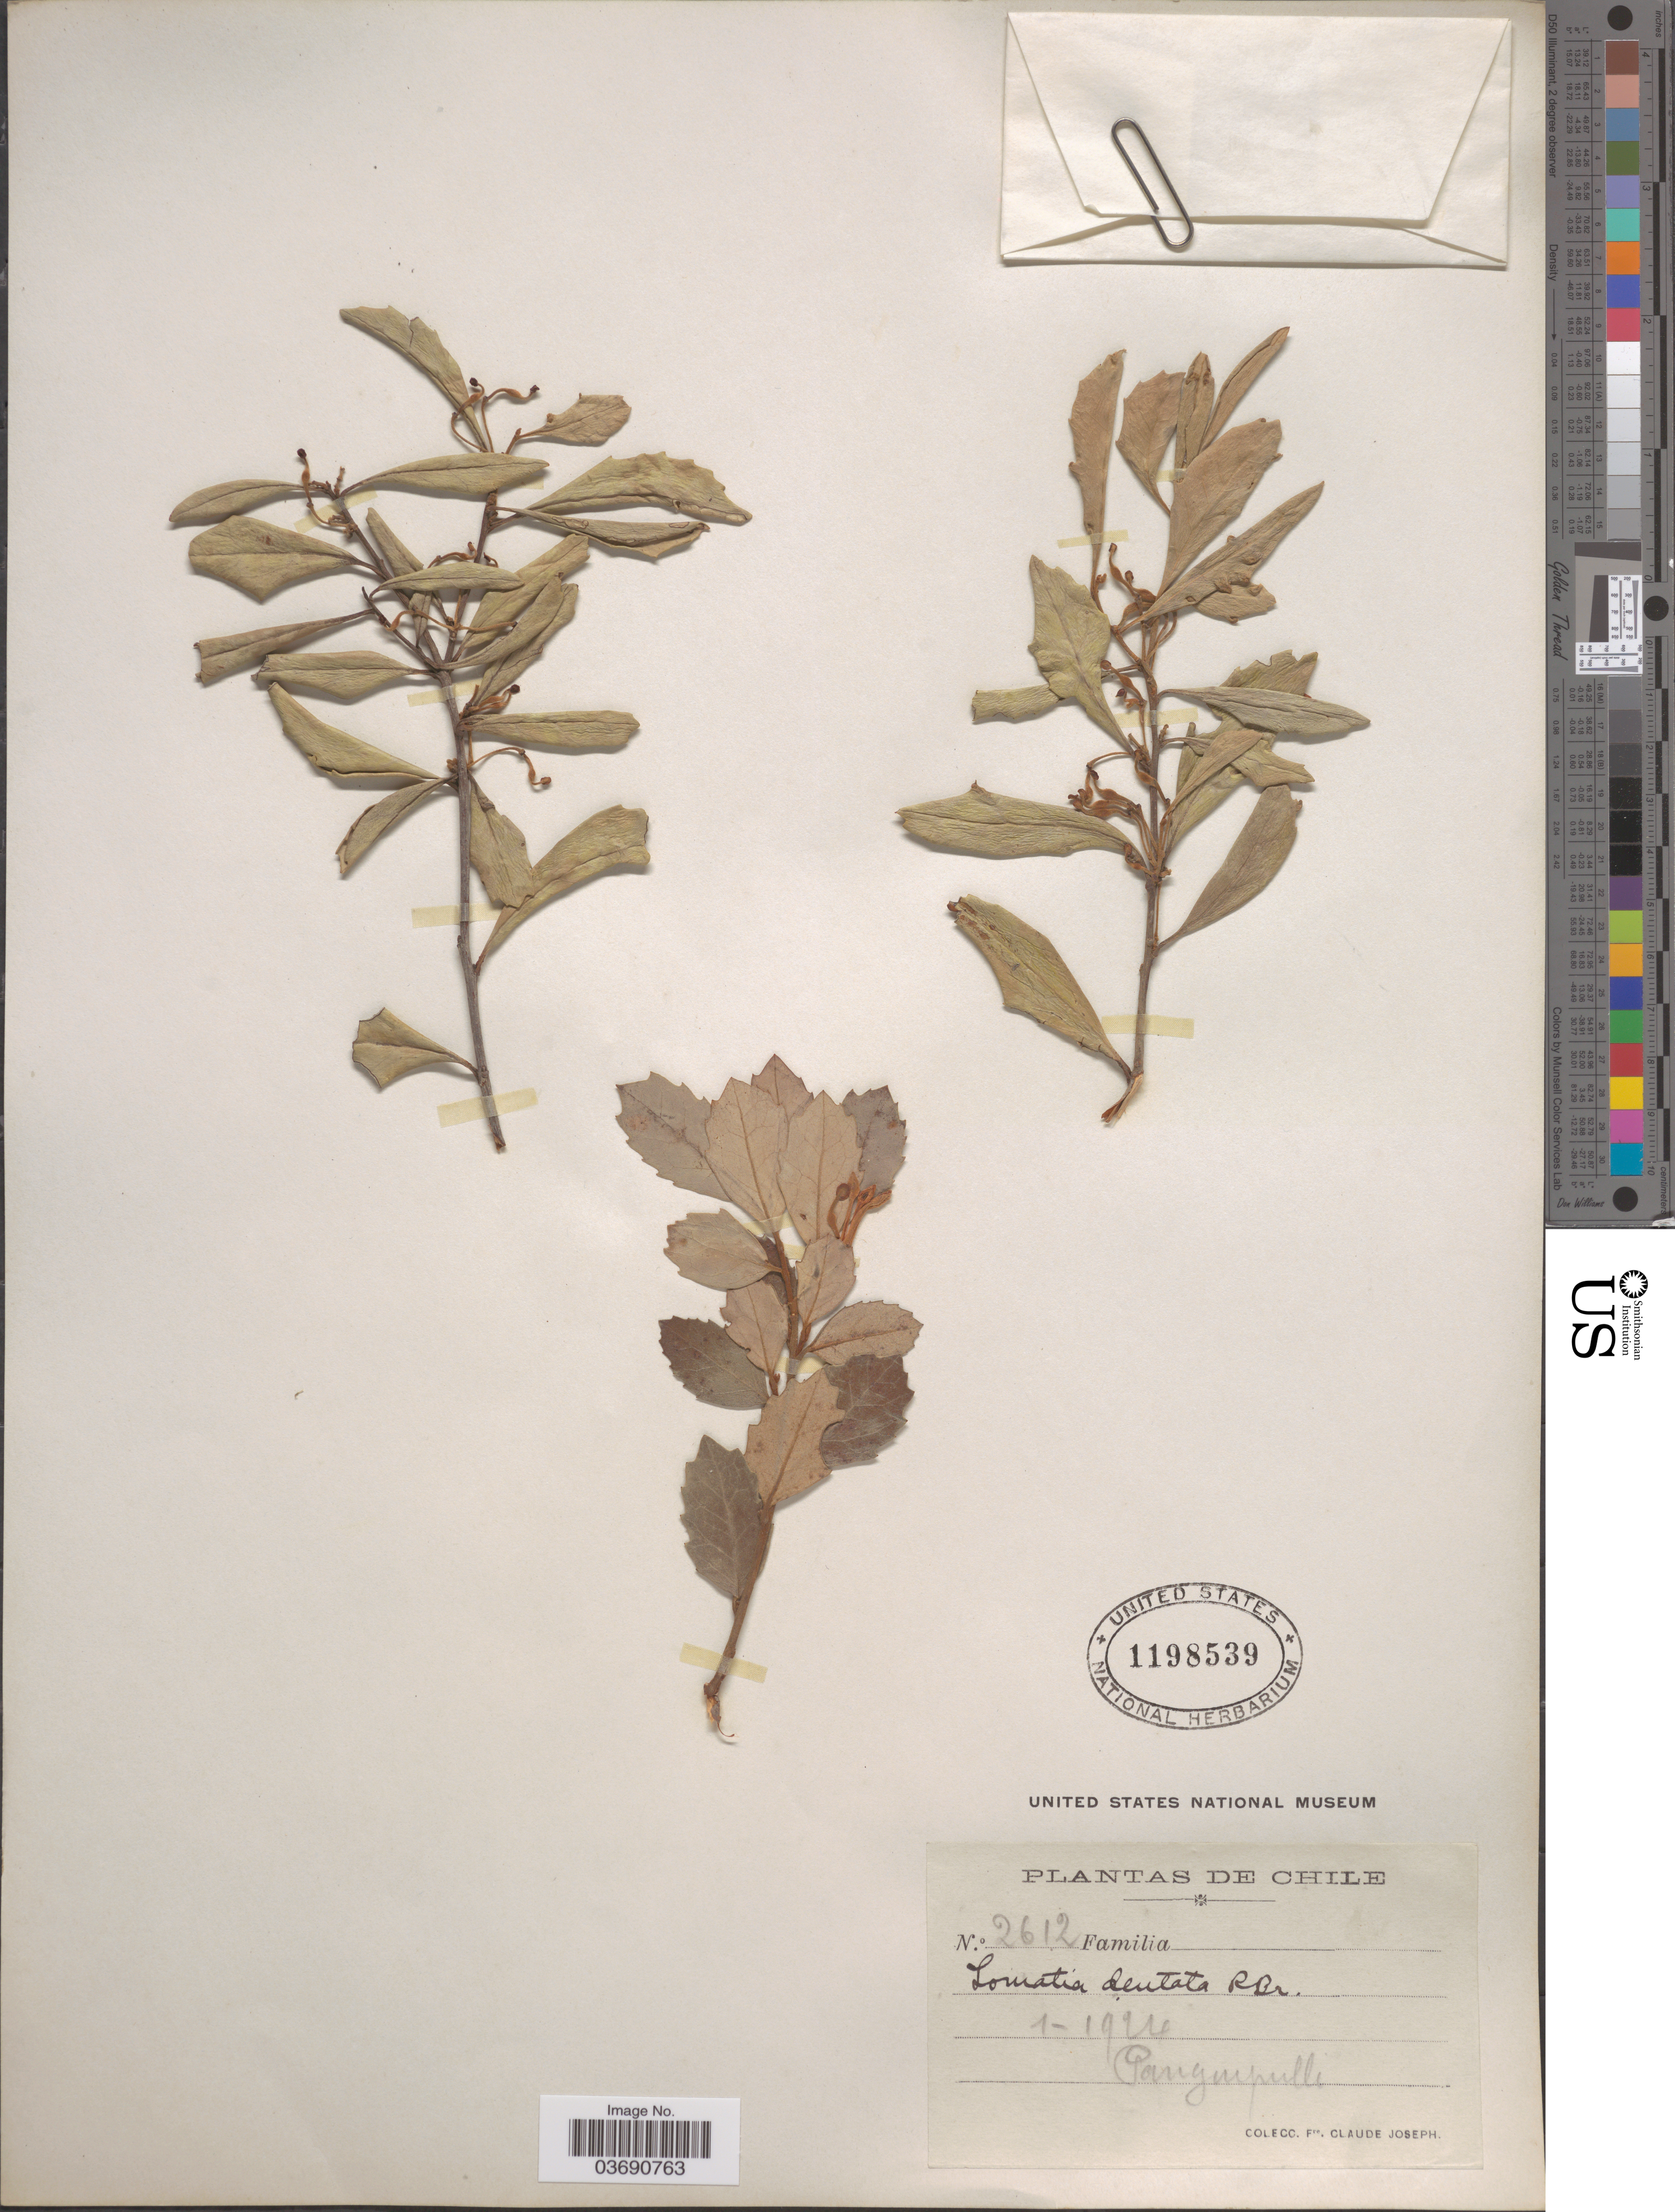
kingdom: Plantae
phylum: Tracheophyta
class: Magnoliopsida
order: Proteales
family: Proteaceae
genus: Lomatia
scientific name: Lomatia dentata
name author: R. Br.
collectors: Bro. Claude-Joseph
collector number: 2612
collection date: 1924-01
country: Chile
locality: Panguipulli.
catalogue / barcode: US 1198539